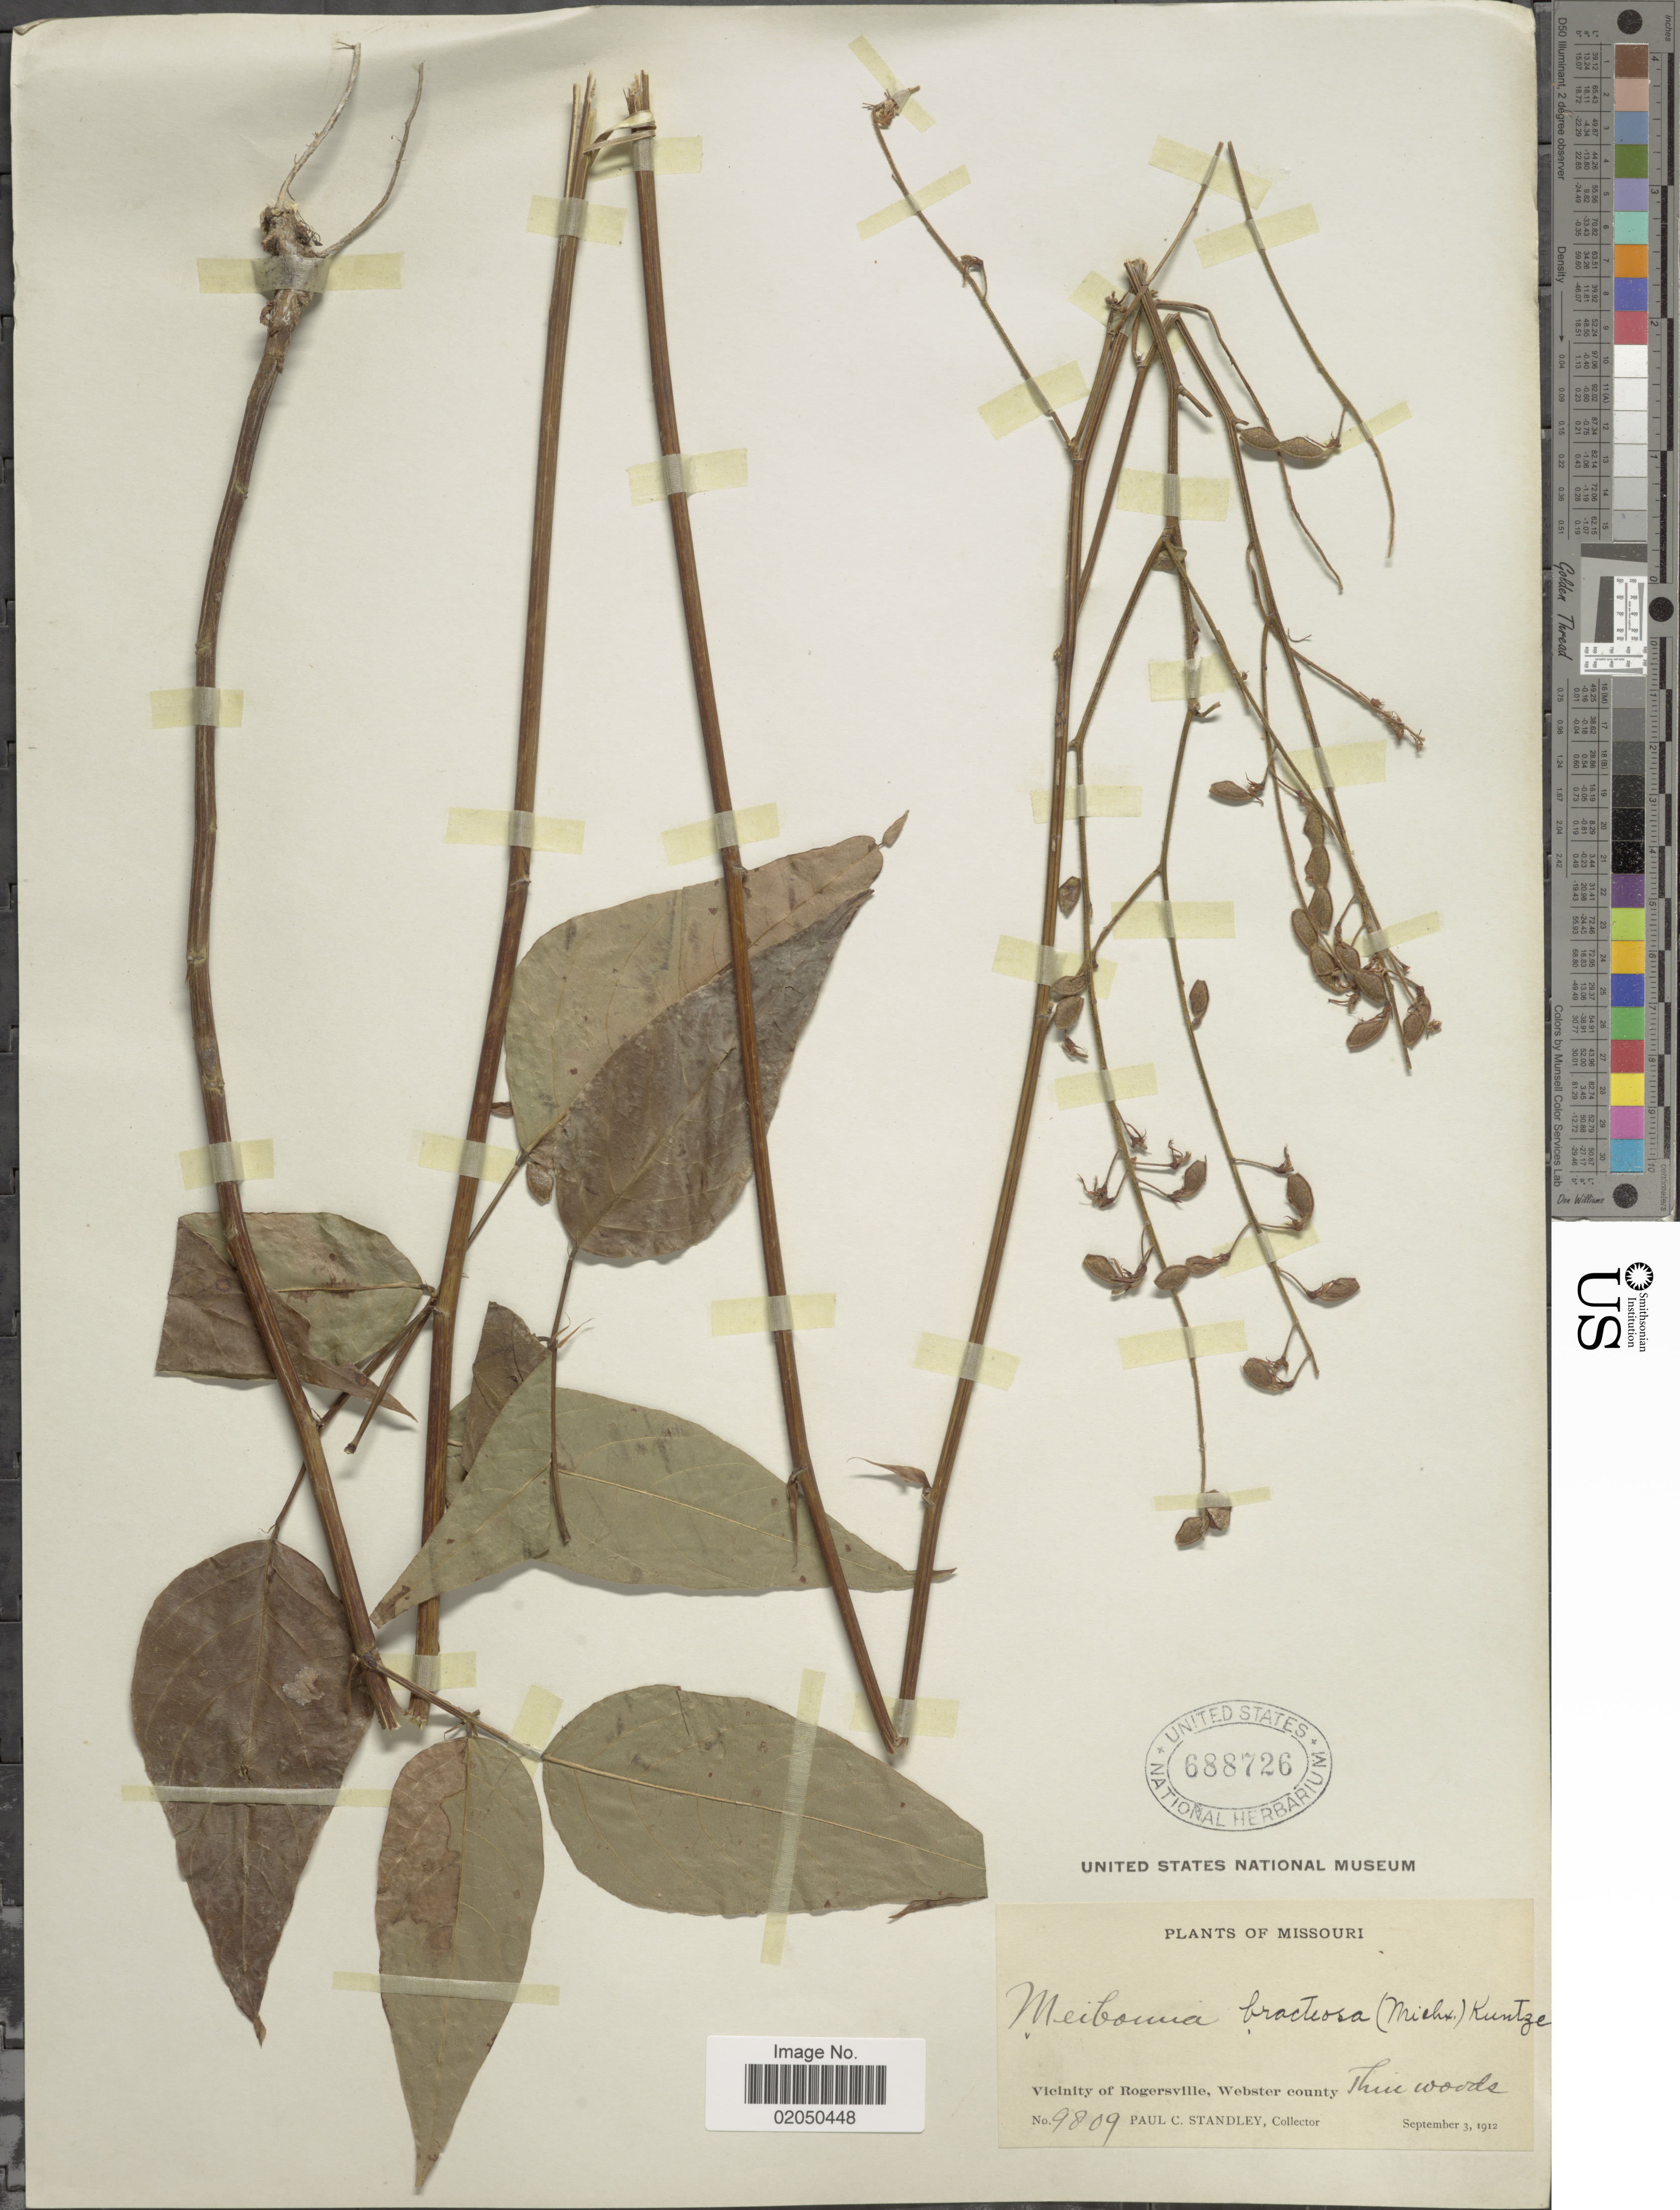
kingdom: Plantae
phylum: Tracheophyta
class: Magnoliopsida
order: Fabales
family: Fabaceae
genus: Desmodium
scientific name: Desmodium cuspidatum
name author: (Muhl. ex Willd.) Loudon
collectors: P. C. Standley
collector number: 9809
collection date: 1912-09-03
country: United States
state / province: Missouri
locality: Vicinity of Rogersville, Webster County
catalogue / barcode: US 688726